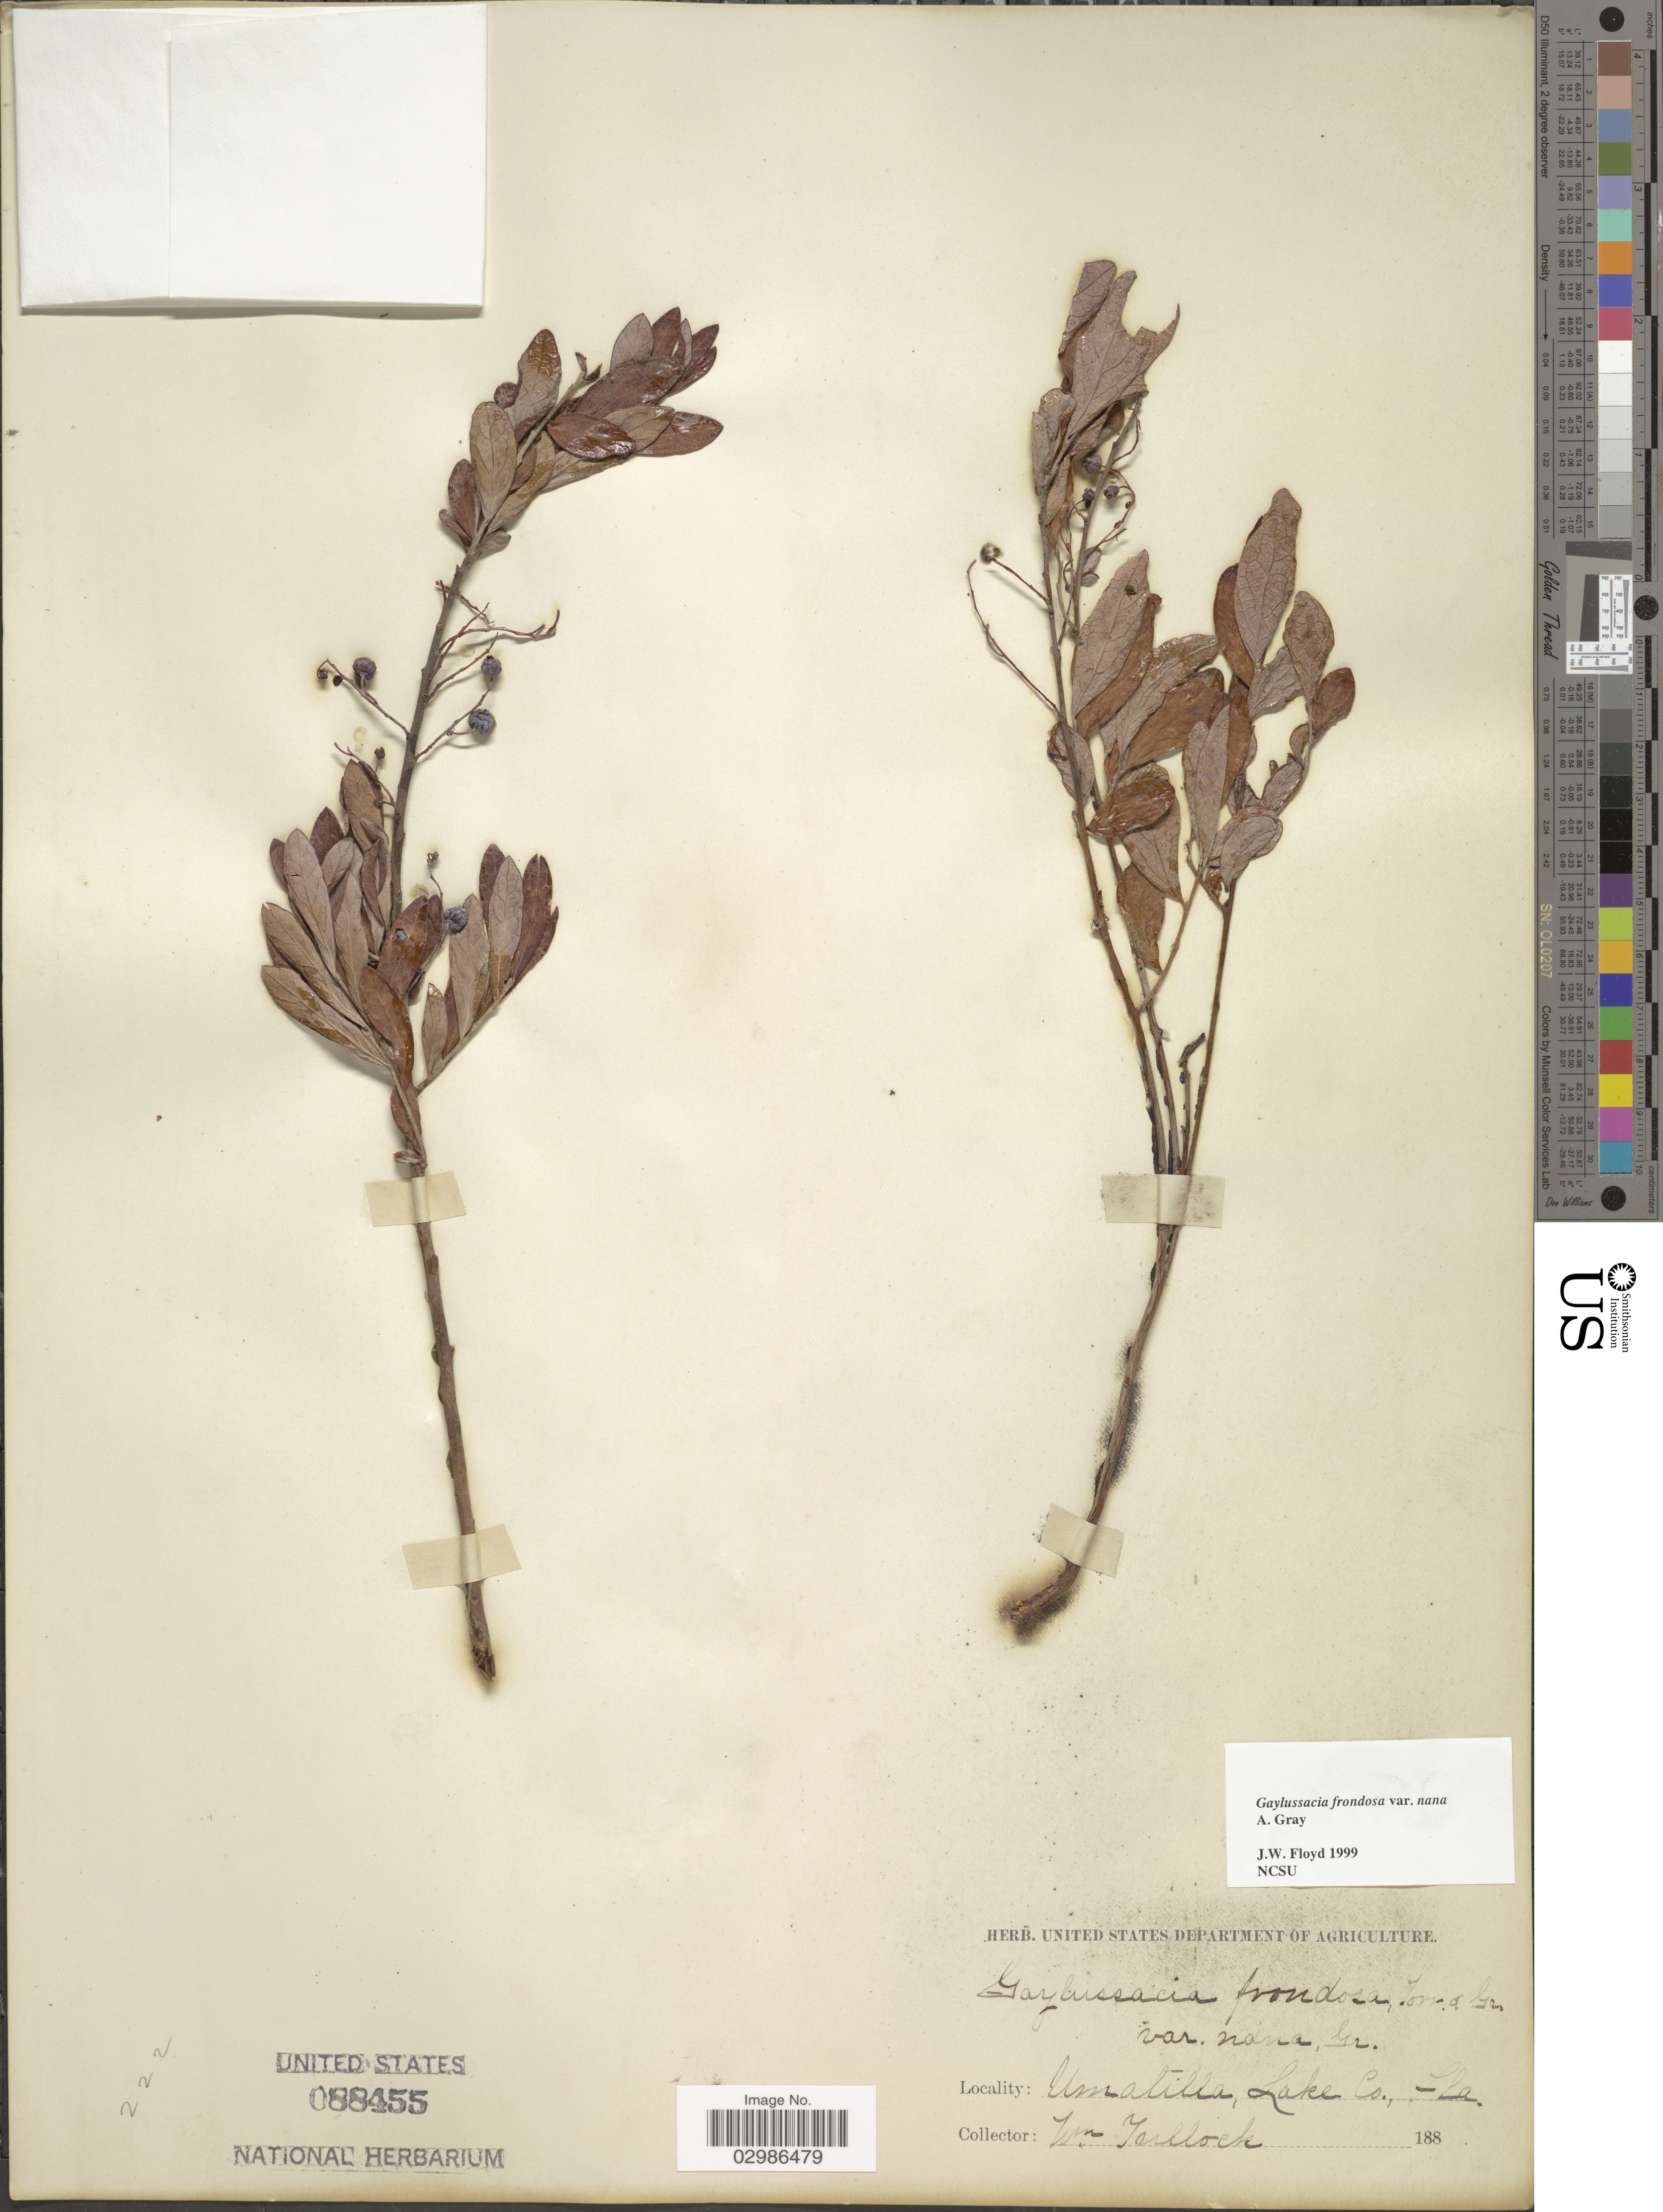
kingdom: Plantae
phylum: Tracheophyta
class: Magnoliopsida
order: Ericales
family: Ericaceae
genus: Gaylussacia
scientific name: Gaylussacia frondosa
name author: (L.) Torr. & A. Gray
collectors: W. Tullock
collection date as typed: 188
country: United States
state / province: Florida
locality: Umatilla, Lake Co.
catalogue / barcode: US 84455